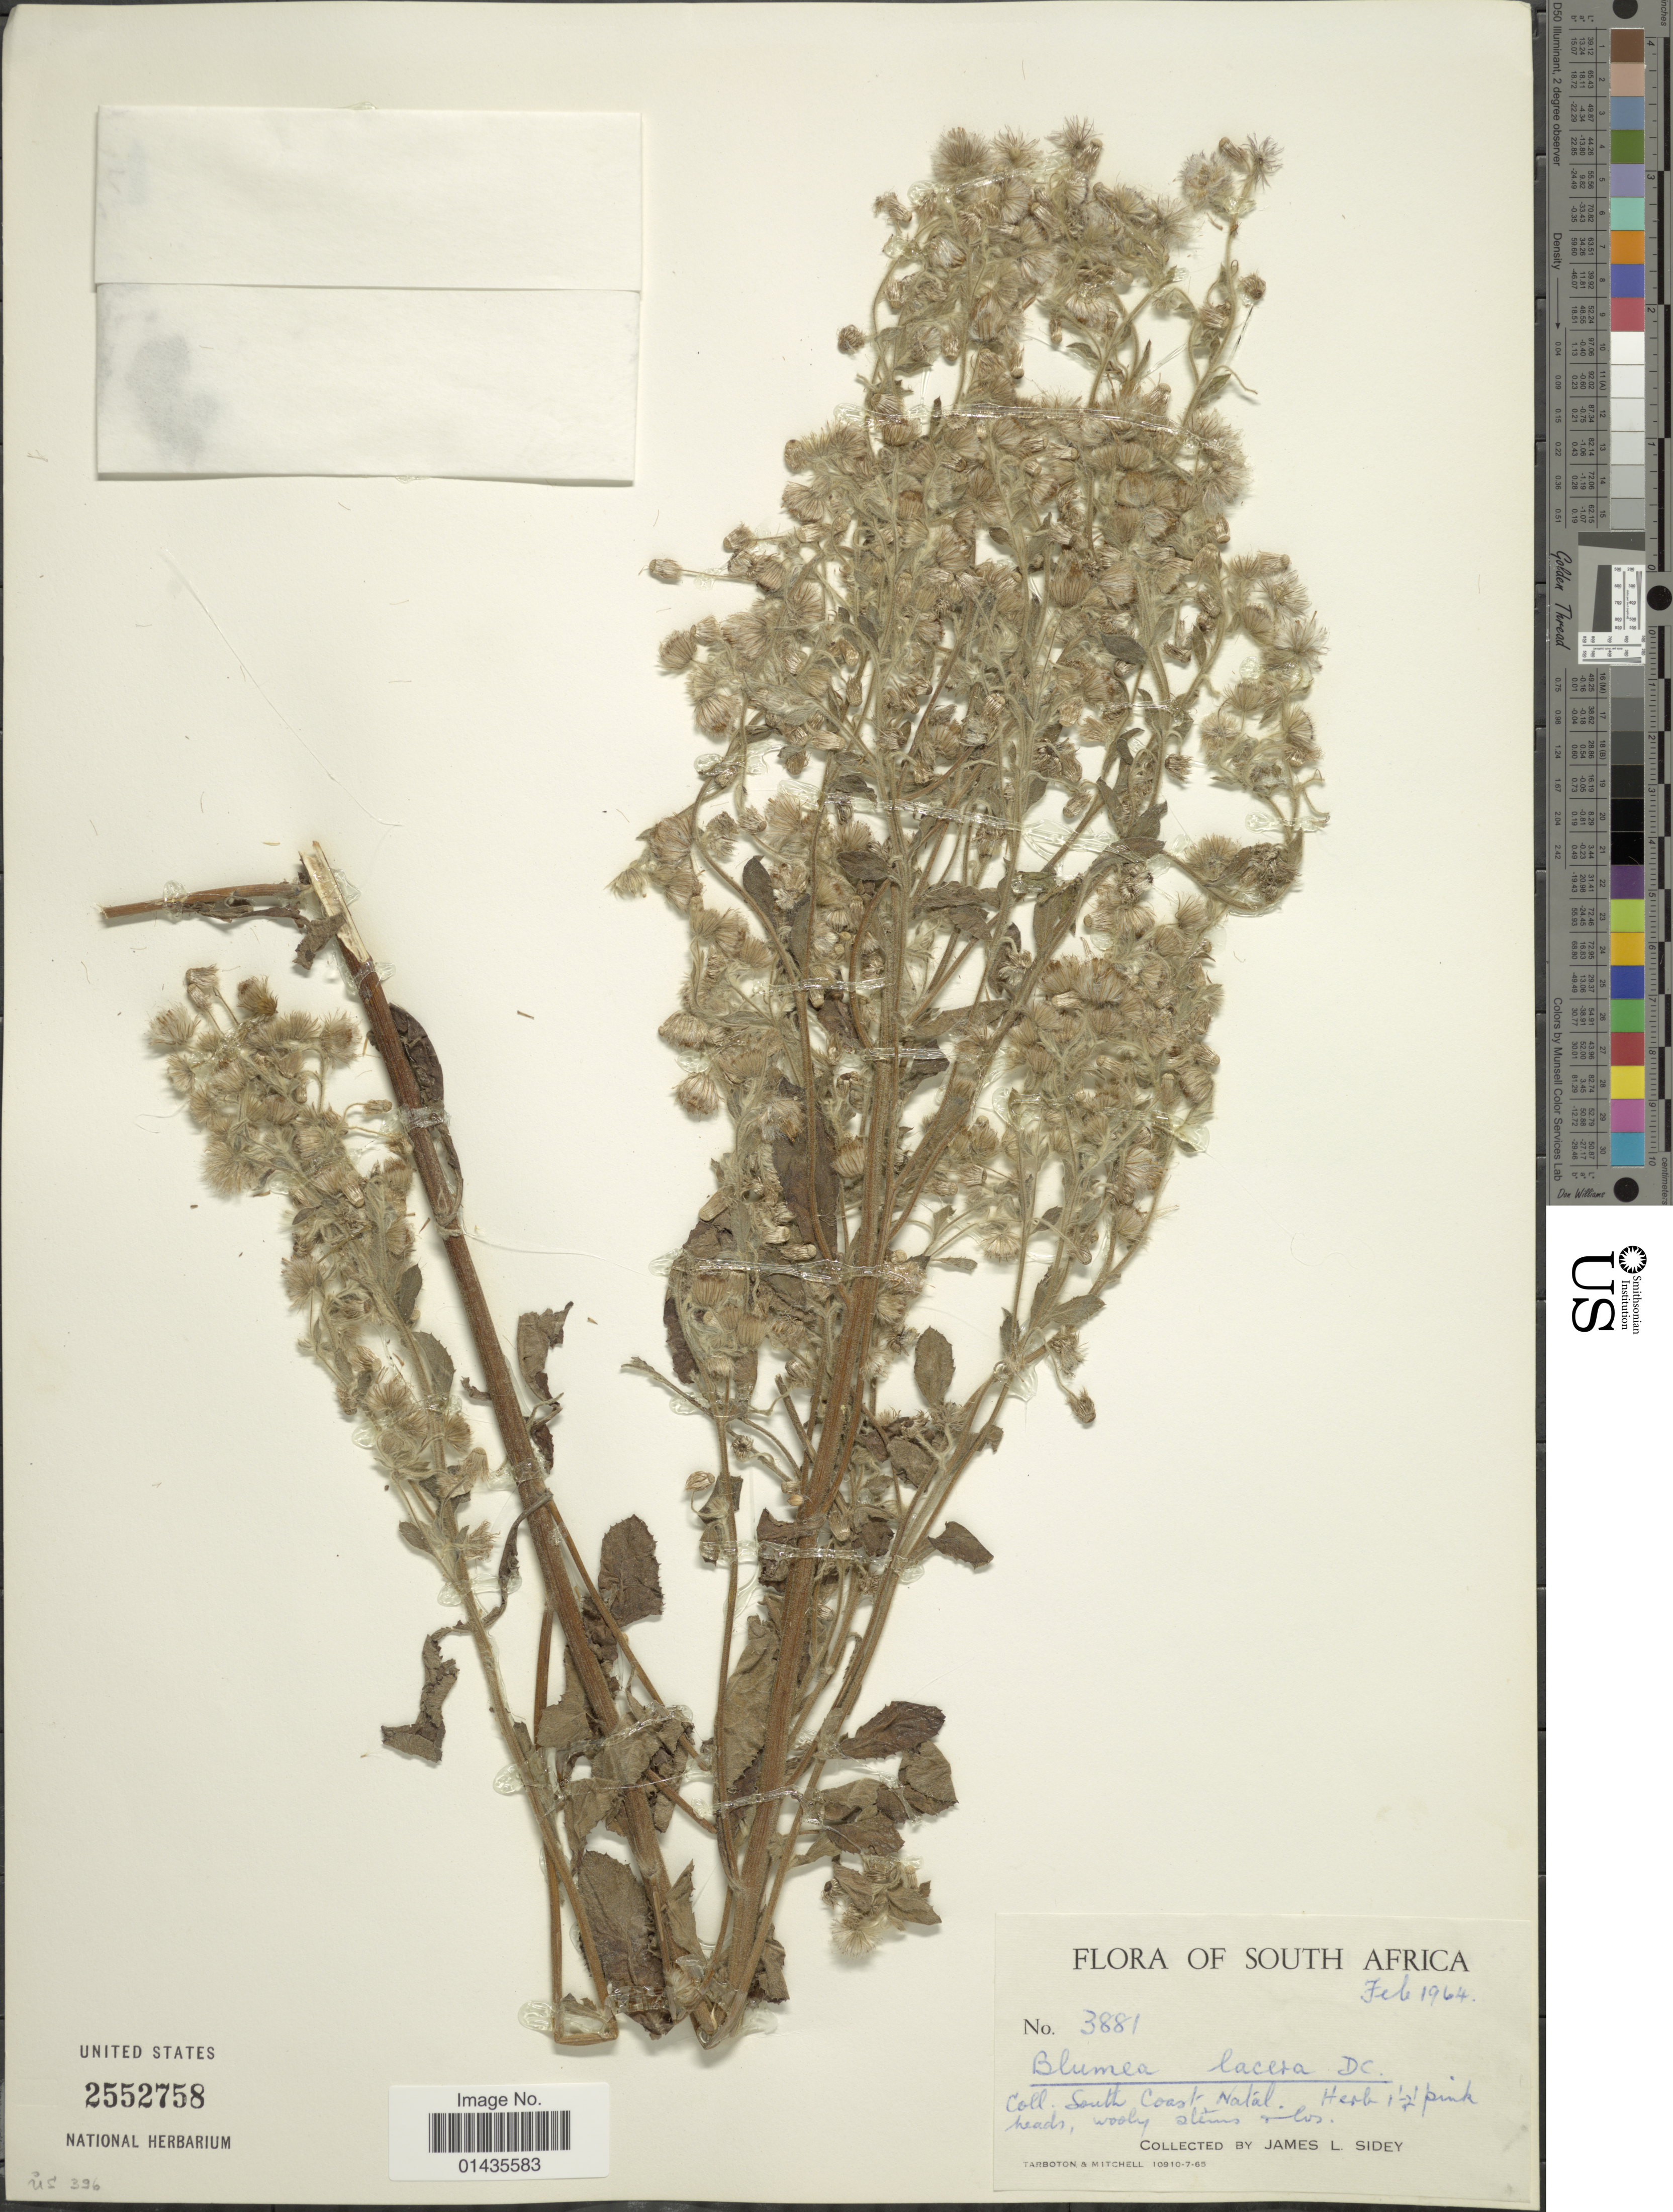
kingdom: Plantae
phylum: Tracheophyta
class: Magnoliopsida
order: Asterales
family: Asteraceae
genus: Blumea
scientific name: Blumea lacera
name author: (Roxb.) DC.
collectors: J. L. Sidey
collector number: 3881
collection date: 1964-02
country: South Africa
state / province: KwaZulu-Natal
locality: South Africa, South Coast Natal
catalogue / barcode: US 2552758